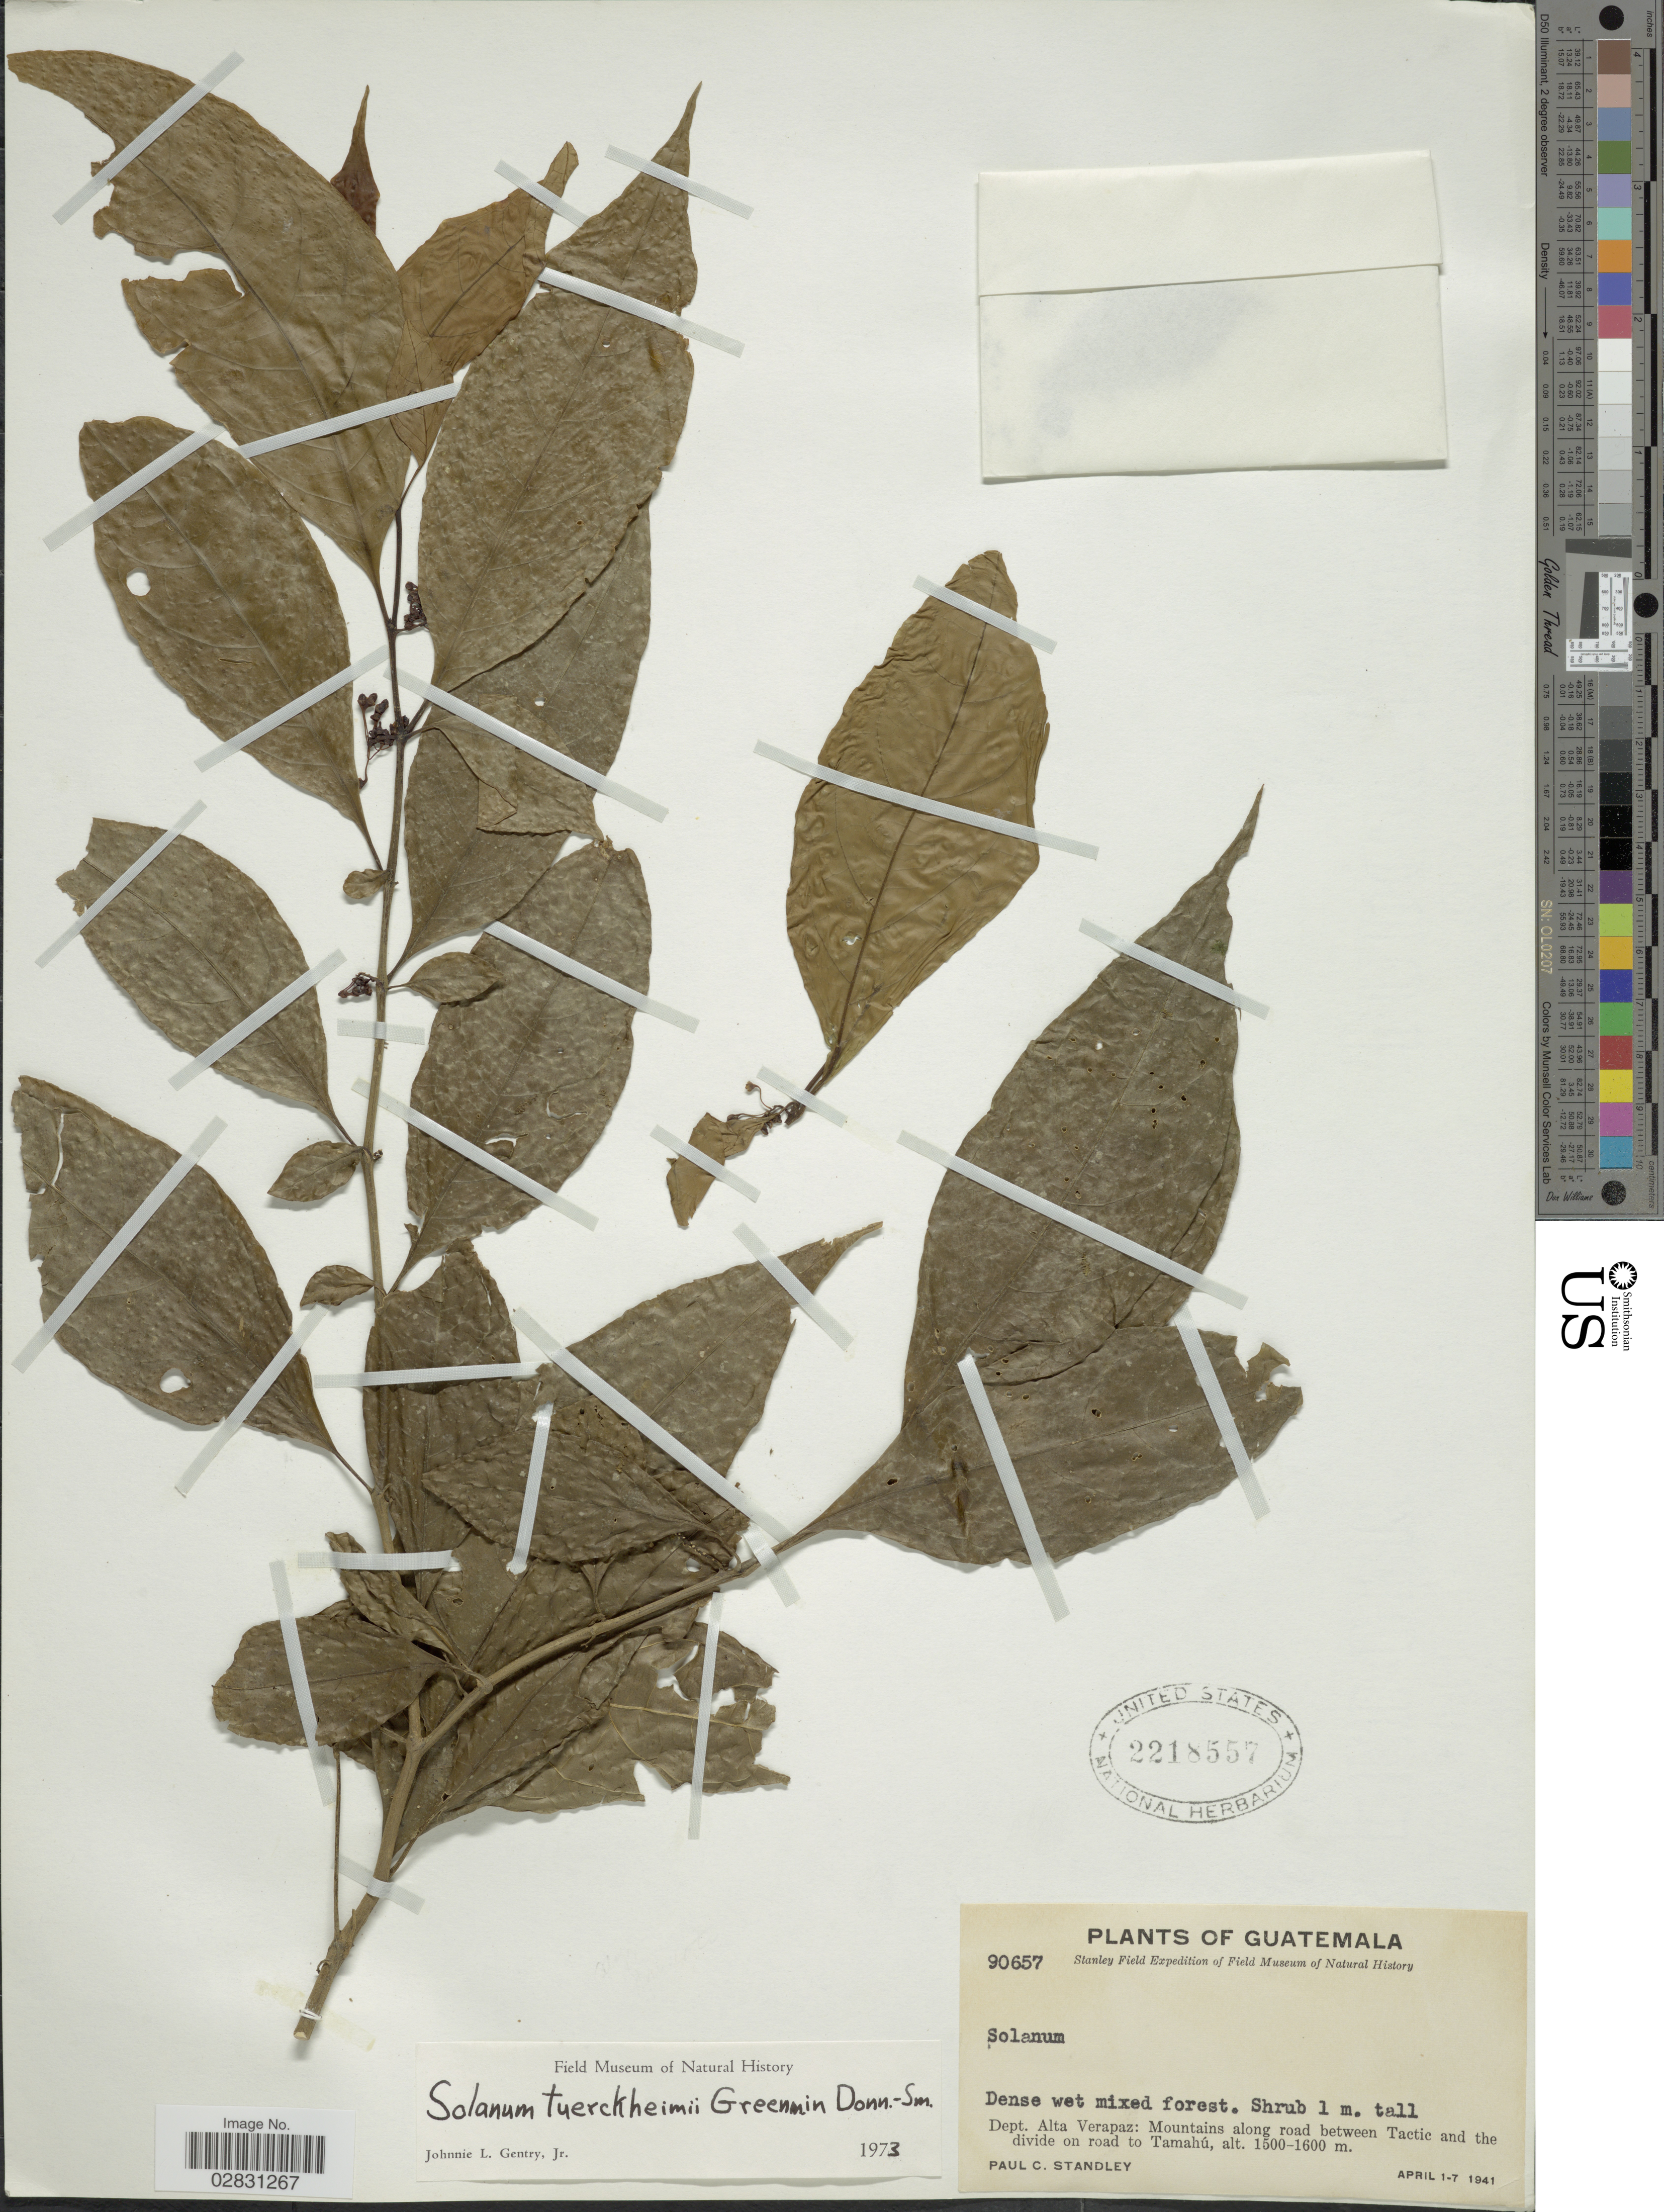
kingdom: Plantae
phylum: Tracheophyta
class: Magnoliopsida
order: Solanales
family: Solanaceae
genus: Solanum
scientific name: Solanum tuerckheimii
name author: Greenm. ex Donn. Sm.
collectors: P. C. Standley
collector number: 90657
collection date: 1941-04-01/1941-04-07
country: Guatemala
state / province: Alta Verapaz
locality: Dept. Alta Verapaz: Mountains along road between Tactic and the divide on road to Tamahú.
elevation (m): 1500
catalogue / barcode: US 2218557